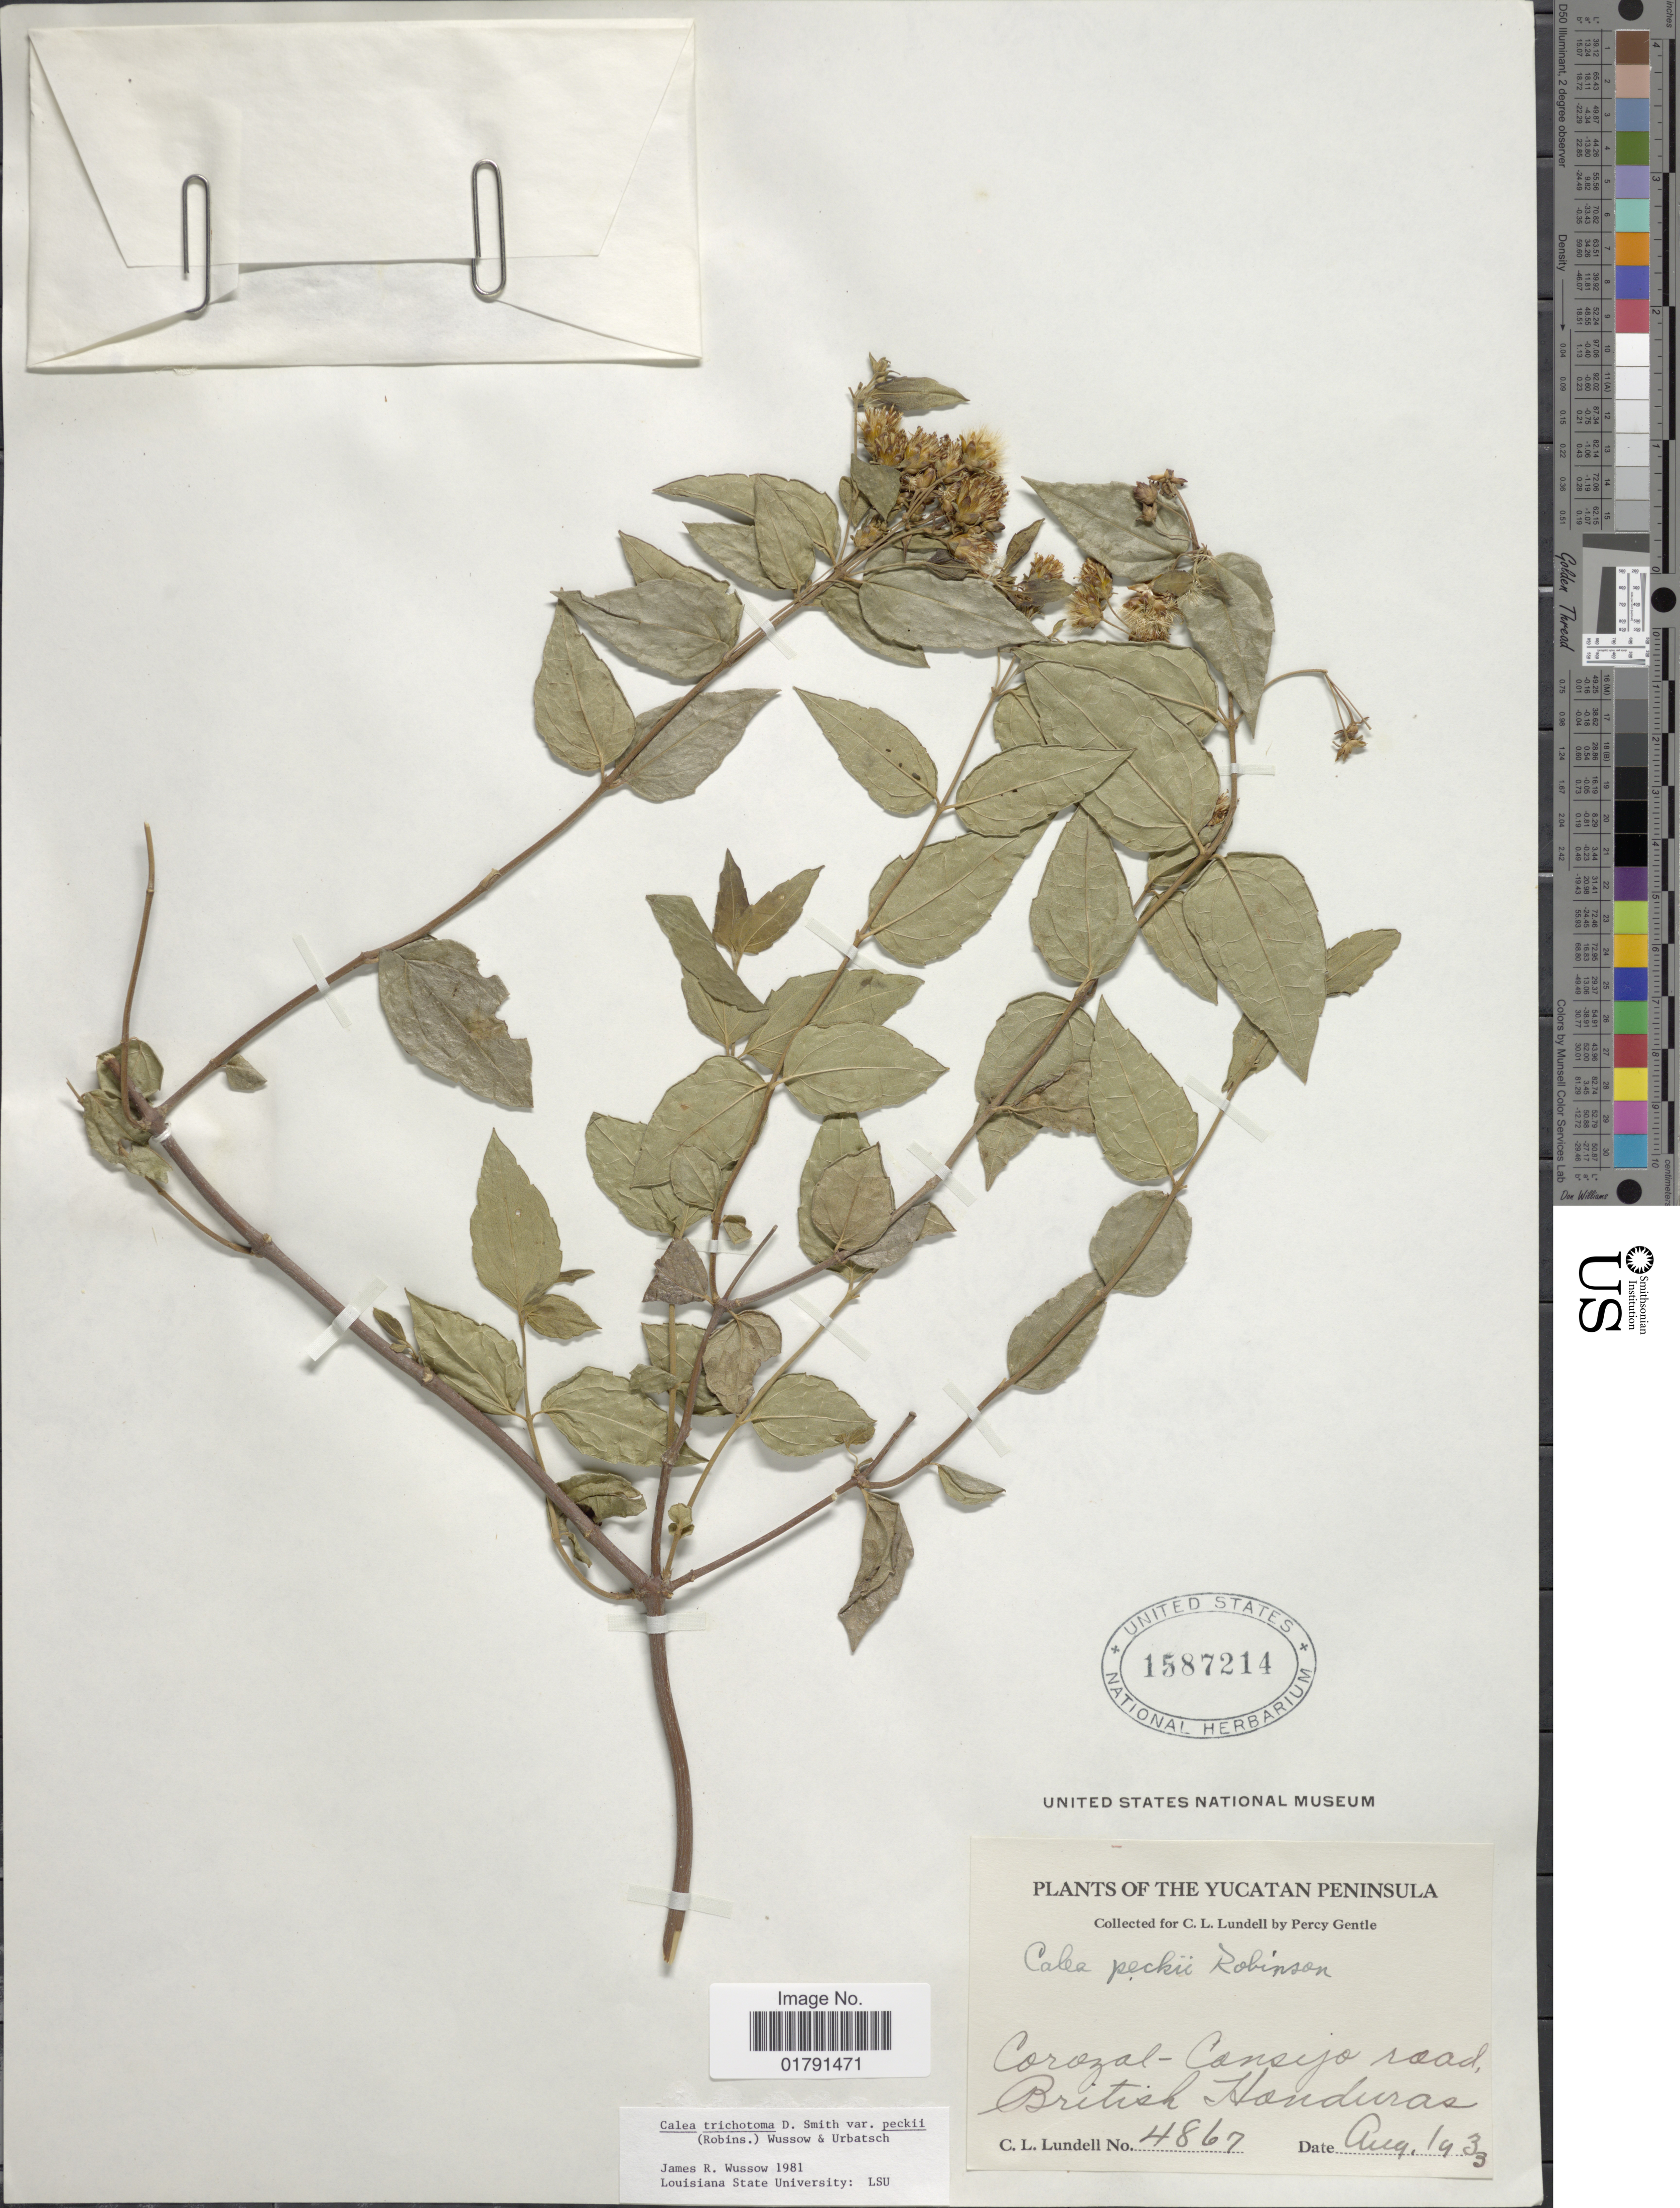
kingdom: Plantae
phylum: Tracheophyta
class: Magnoliopsida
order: Asterales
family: Asteraceae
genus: Calea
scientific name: Calea trichotoma var. peckii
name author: Wussow &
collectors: C. L. Lundell & P. H. Gentle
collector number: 4867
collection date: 1933-08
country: Belize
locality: Yucatan Peninsula, Corozal-Consejo road, British Honduras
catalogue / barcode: US 1587214